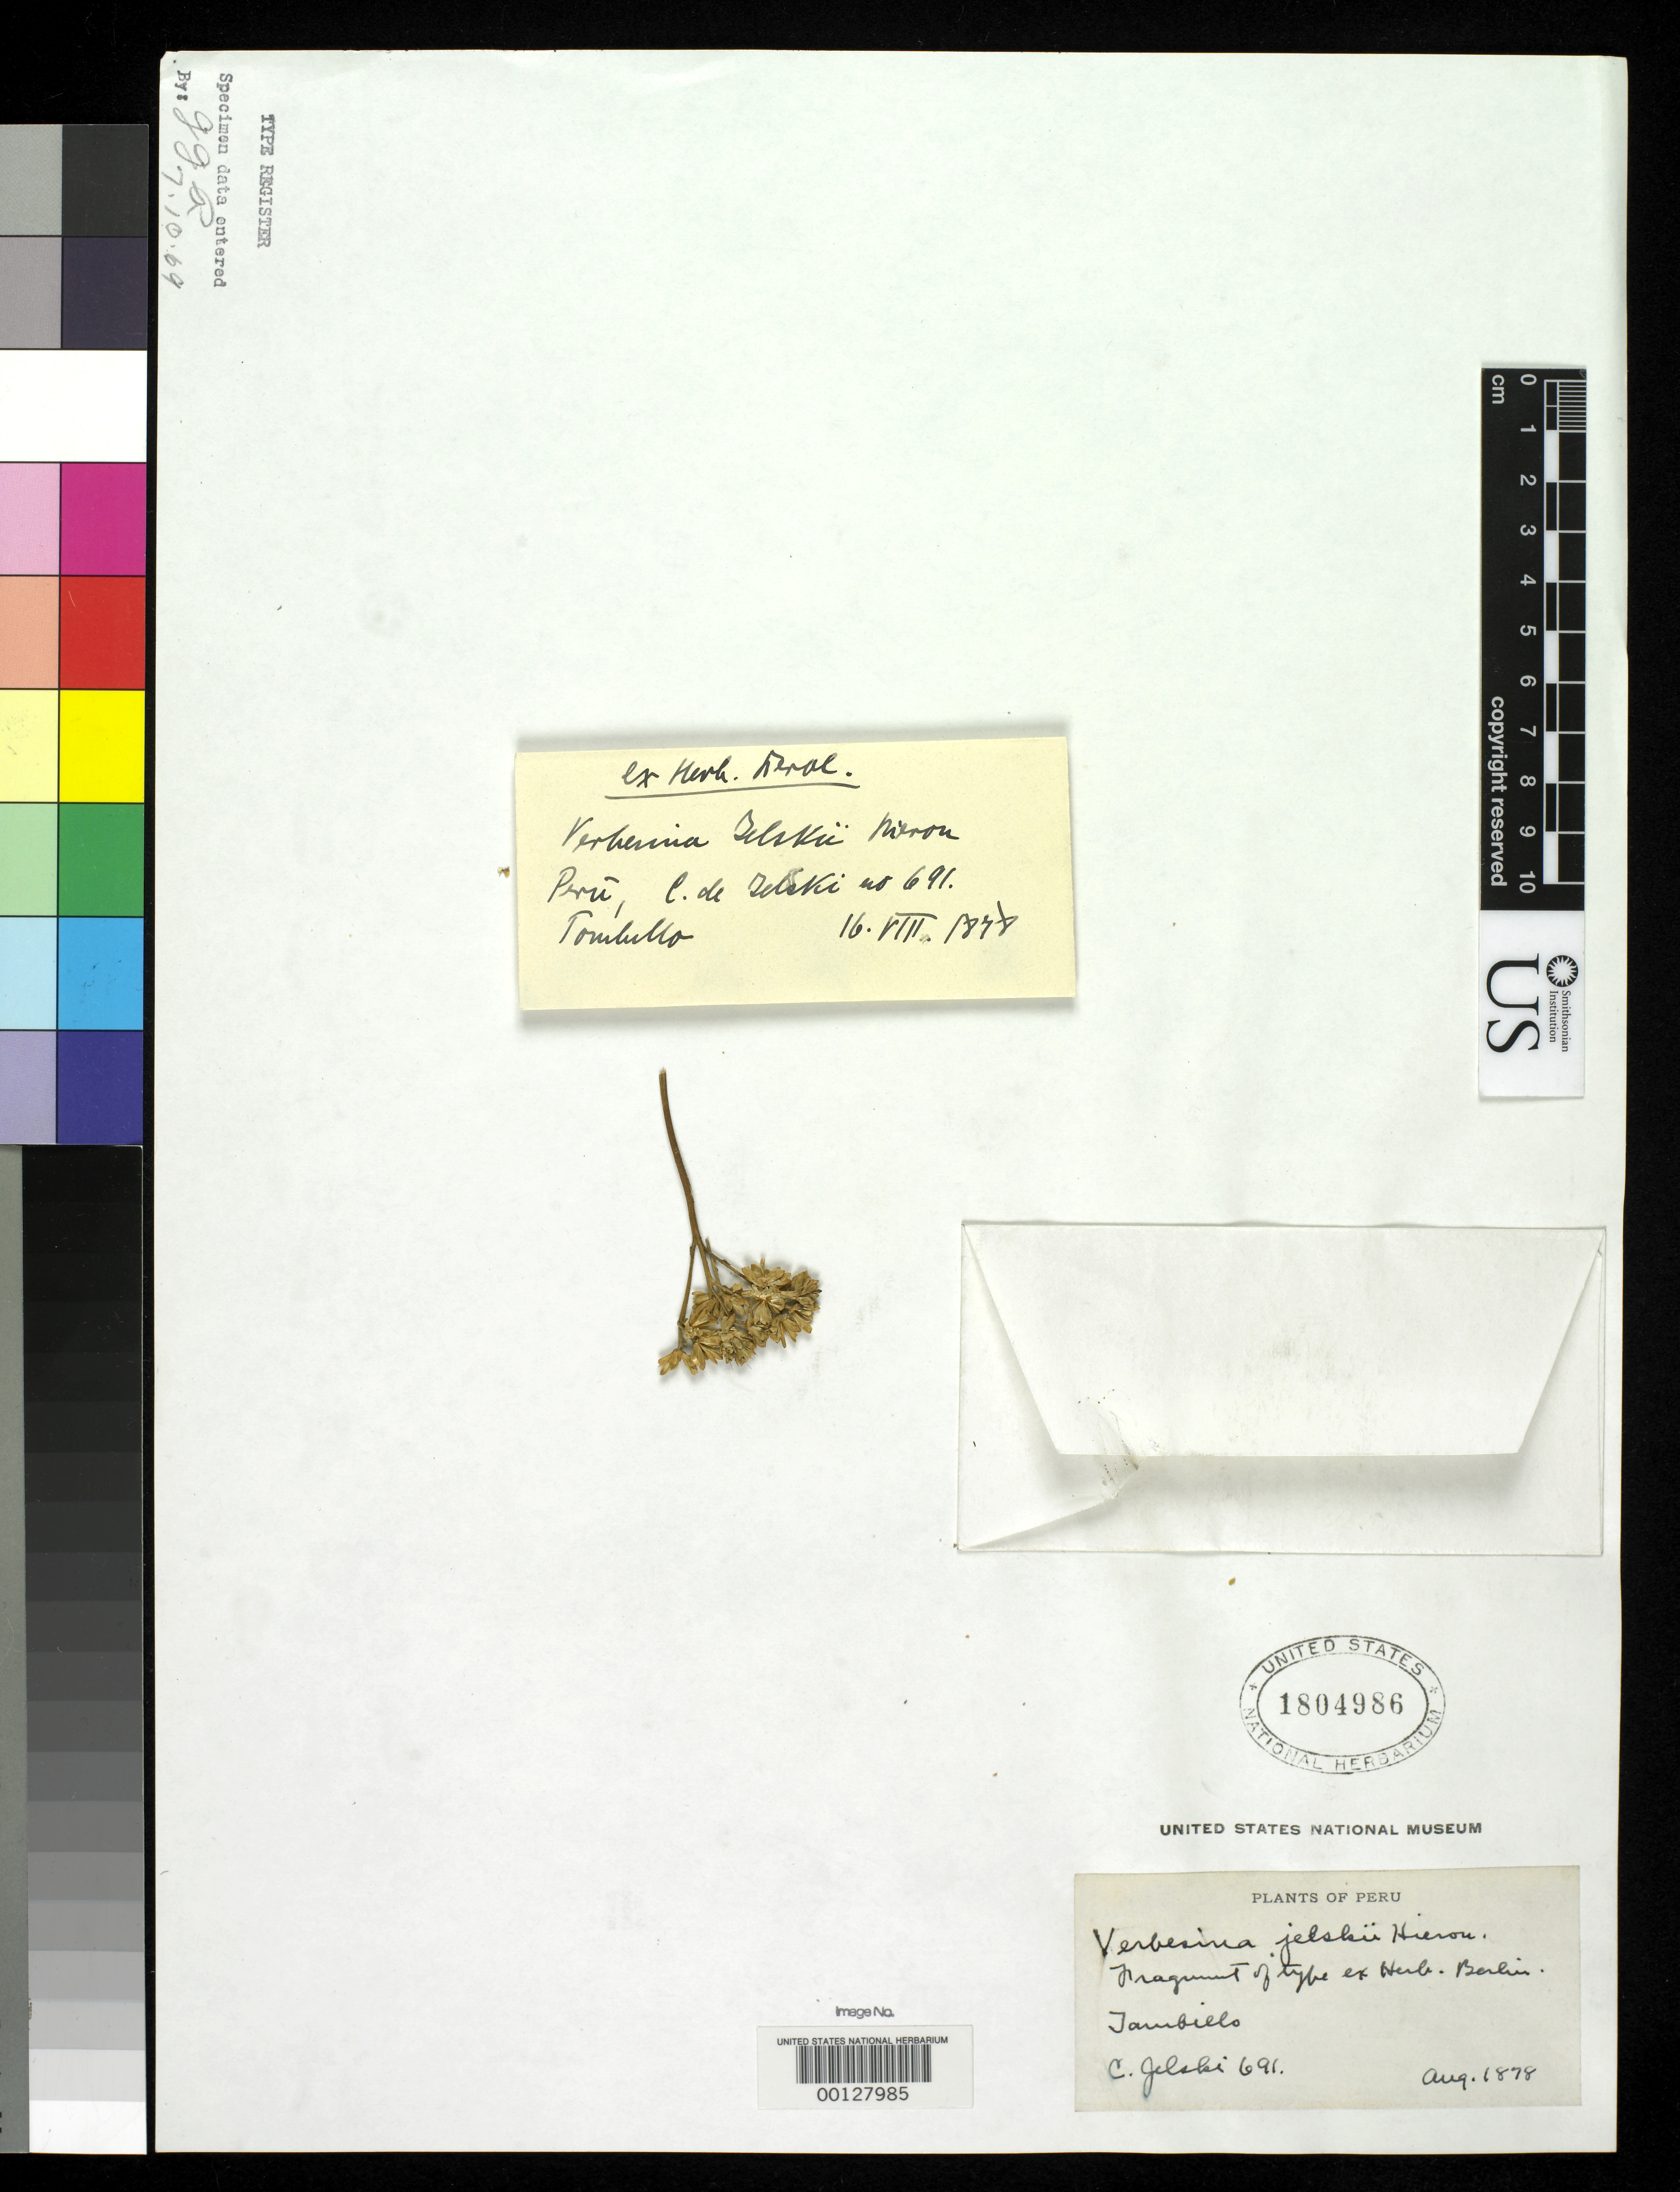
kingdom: Plantae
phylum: Tracheophyta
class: Magnoliopsida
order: Asterales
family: Asteraceae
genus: Verbesina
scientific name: Verbesina jelskii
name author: Hieron.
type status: Isosyntype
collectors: C. von Jelski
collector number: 691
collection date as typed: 16 Aug 1878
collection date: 1878-08-16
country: Peru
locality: Tambillo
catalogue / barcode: US 1804986